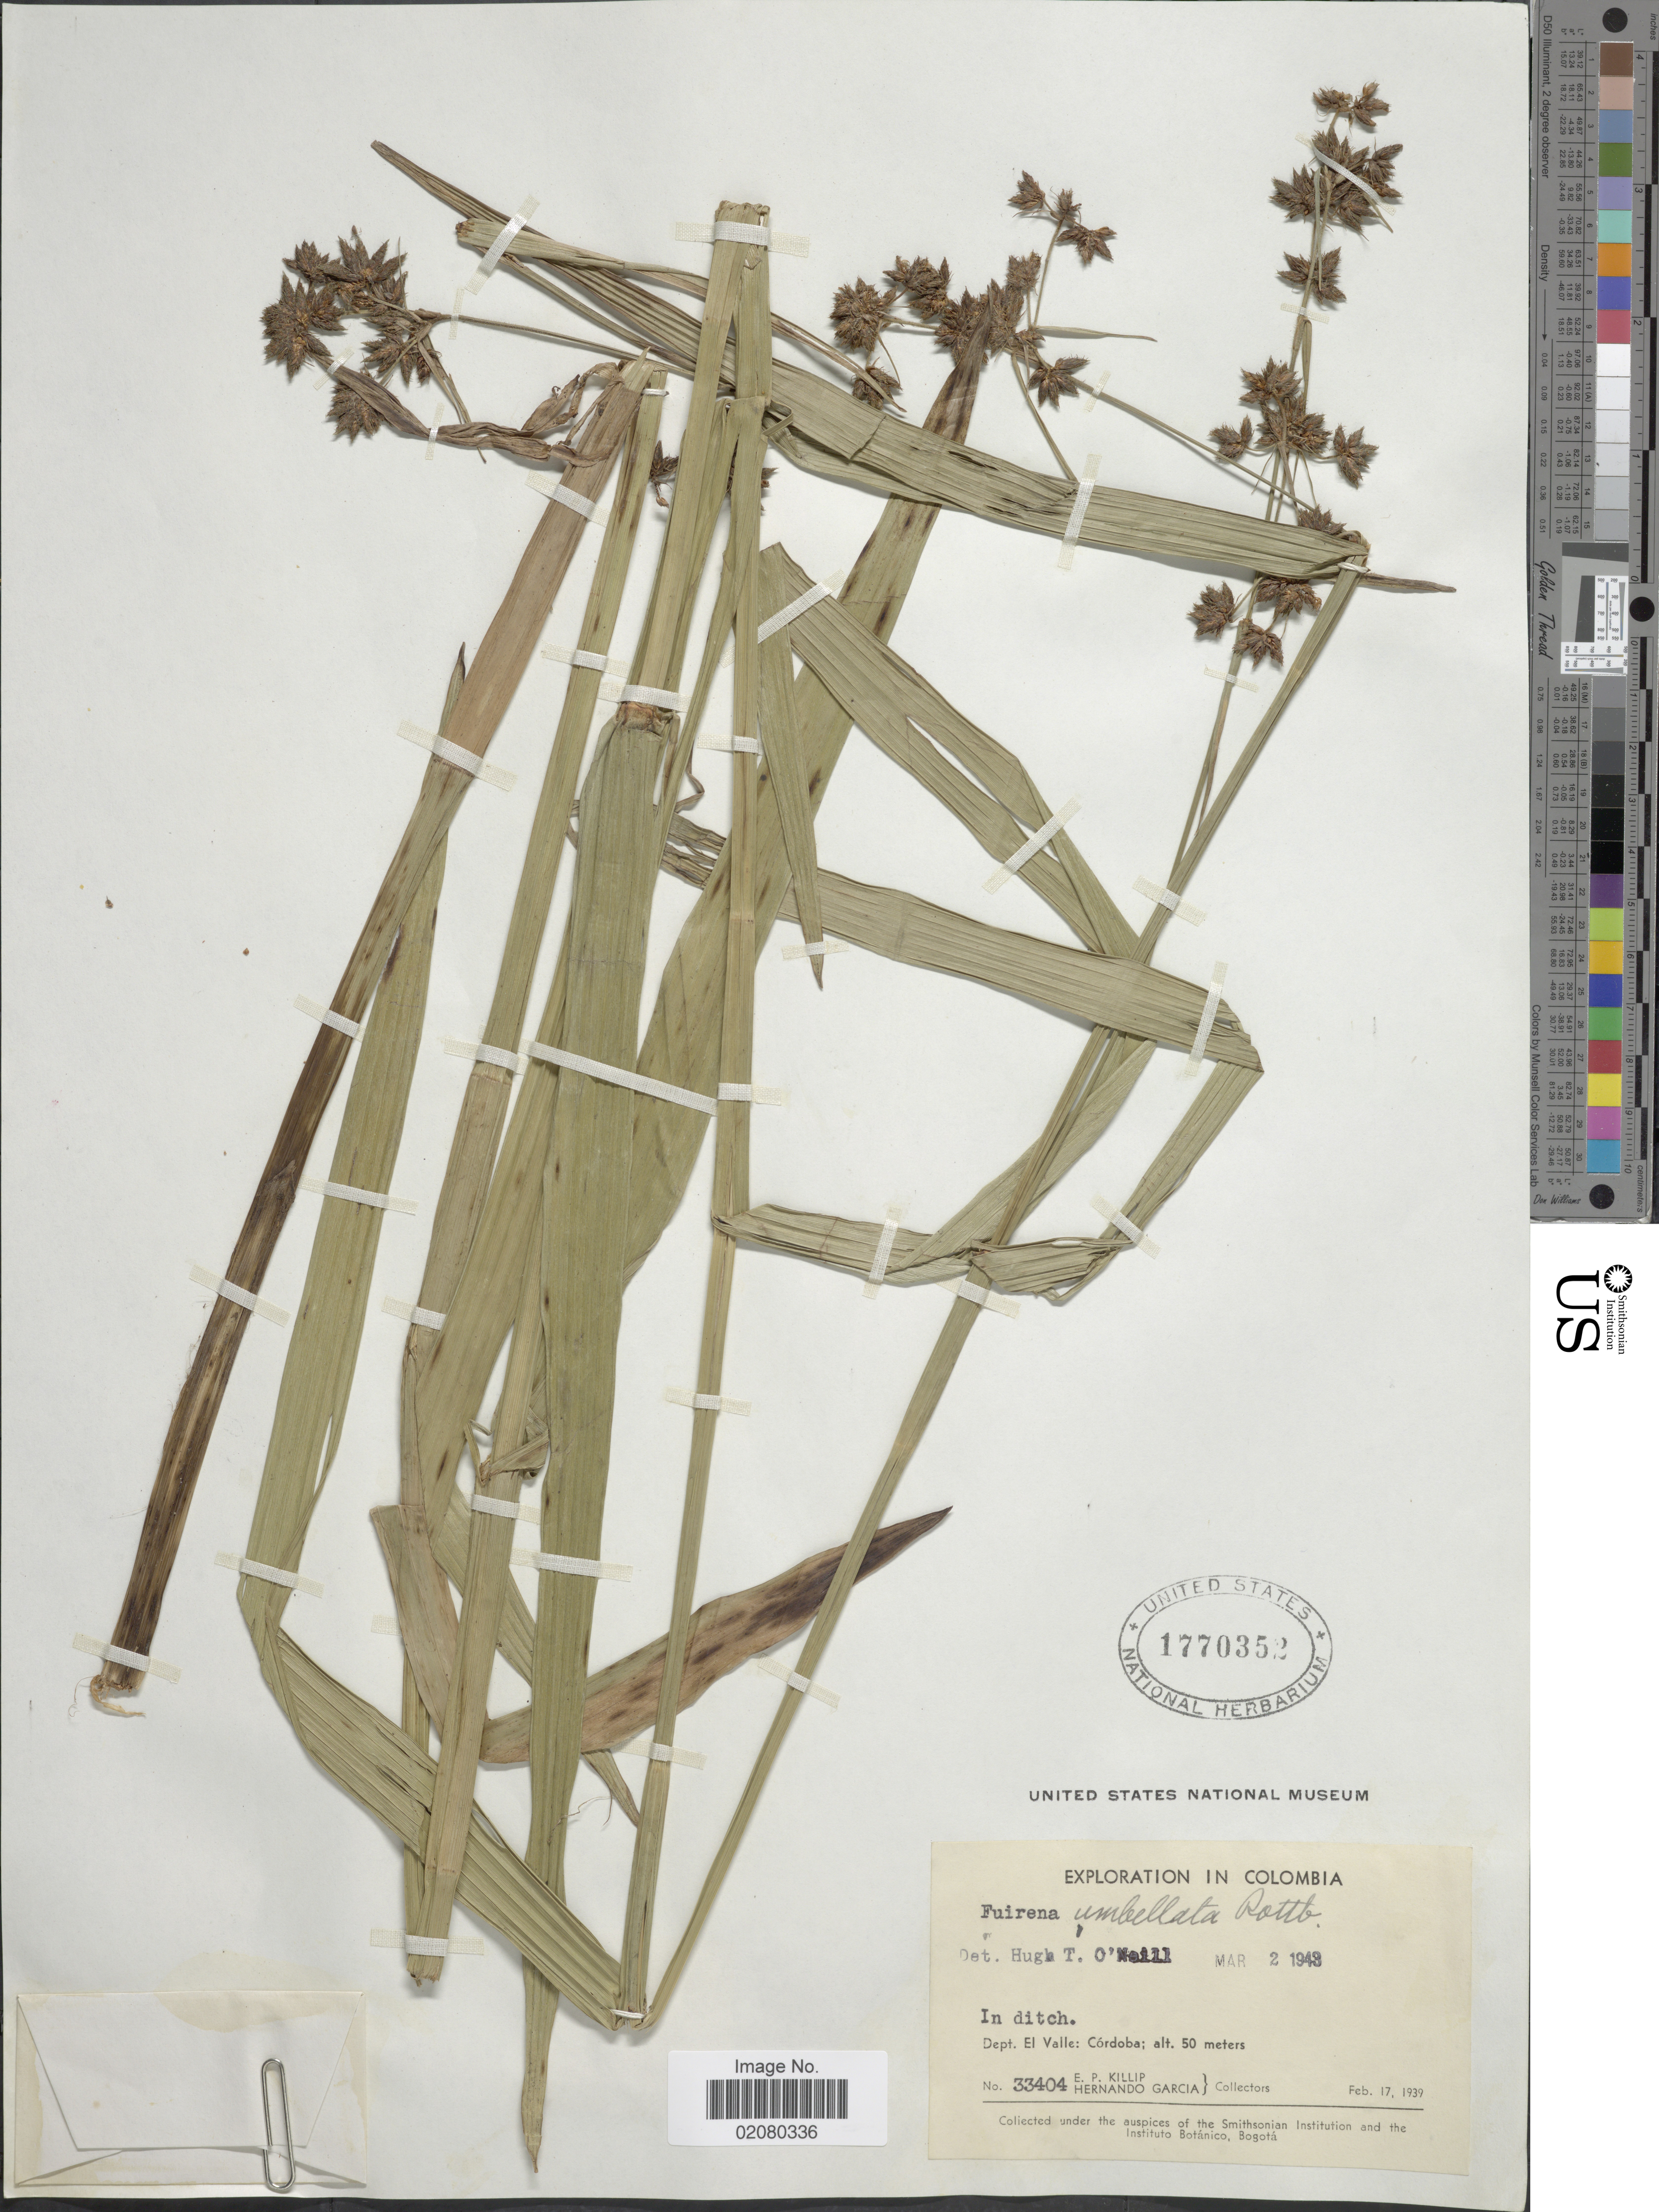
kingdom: Plantae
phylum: Tracheophyta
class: Liliopsida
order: Poales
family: Cyperaceae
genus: Fuirena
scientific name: Fuirena umbellata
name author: Rottb.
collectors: E. P. Killip & H. Garcia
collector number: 33404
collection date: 1939-02-17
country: Colombia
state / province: Valle del Cauca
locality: Dept. El Valle: Cordoba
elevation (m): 50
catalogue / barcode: US 1770352